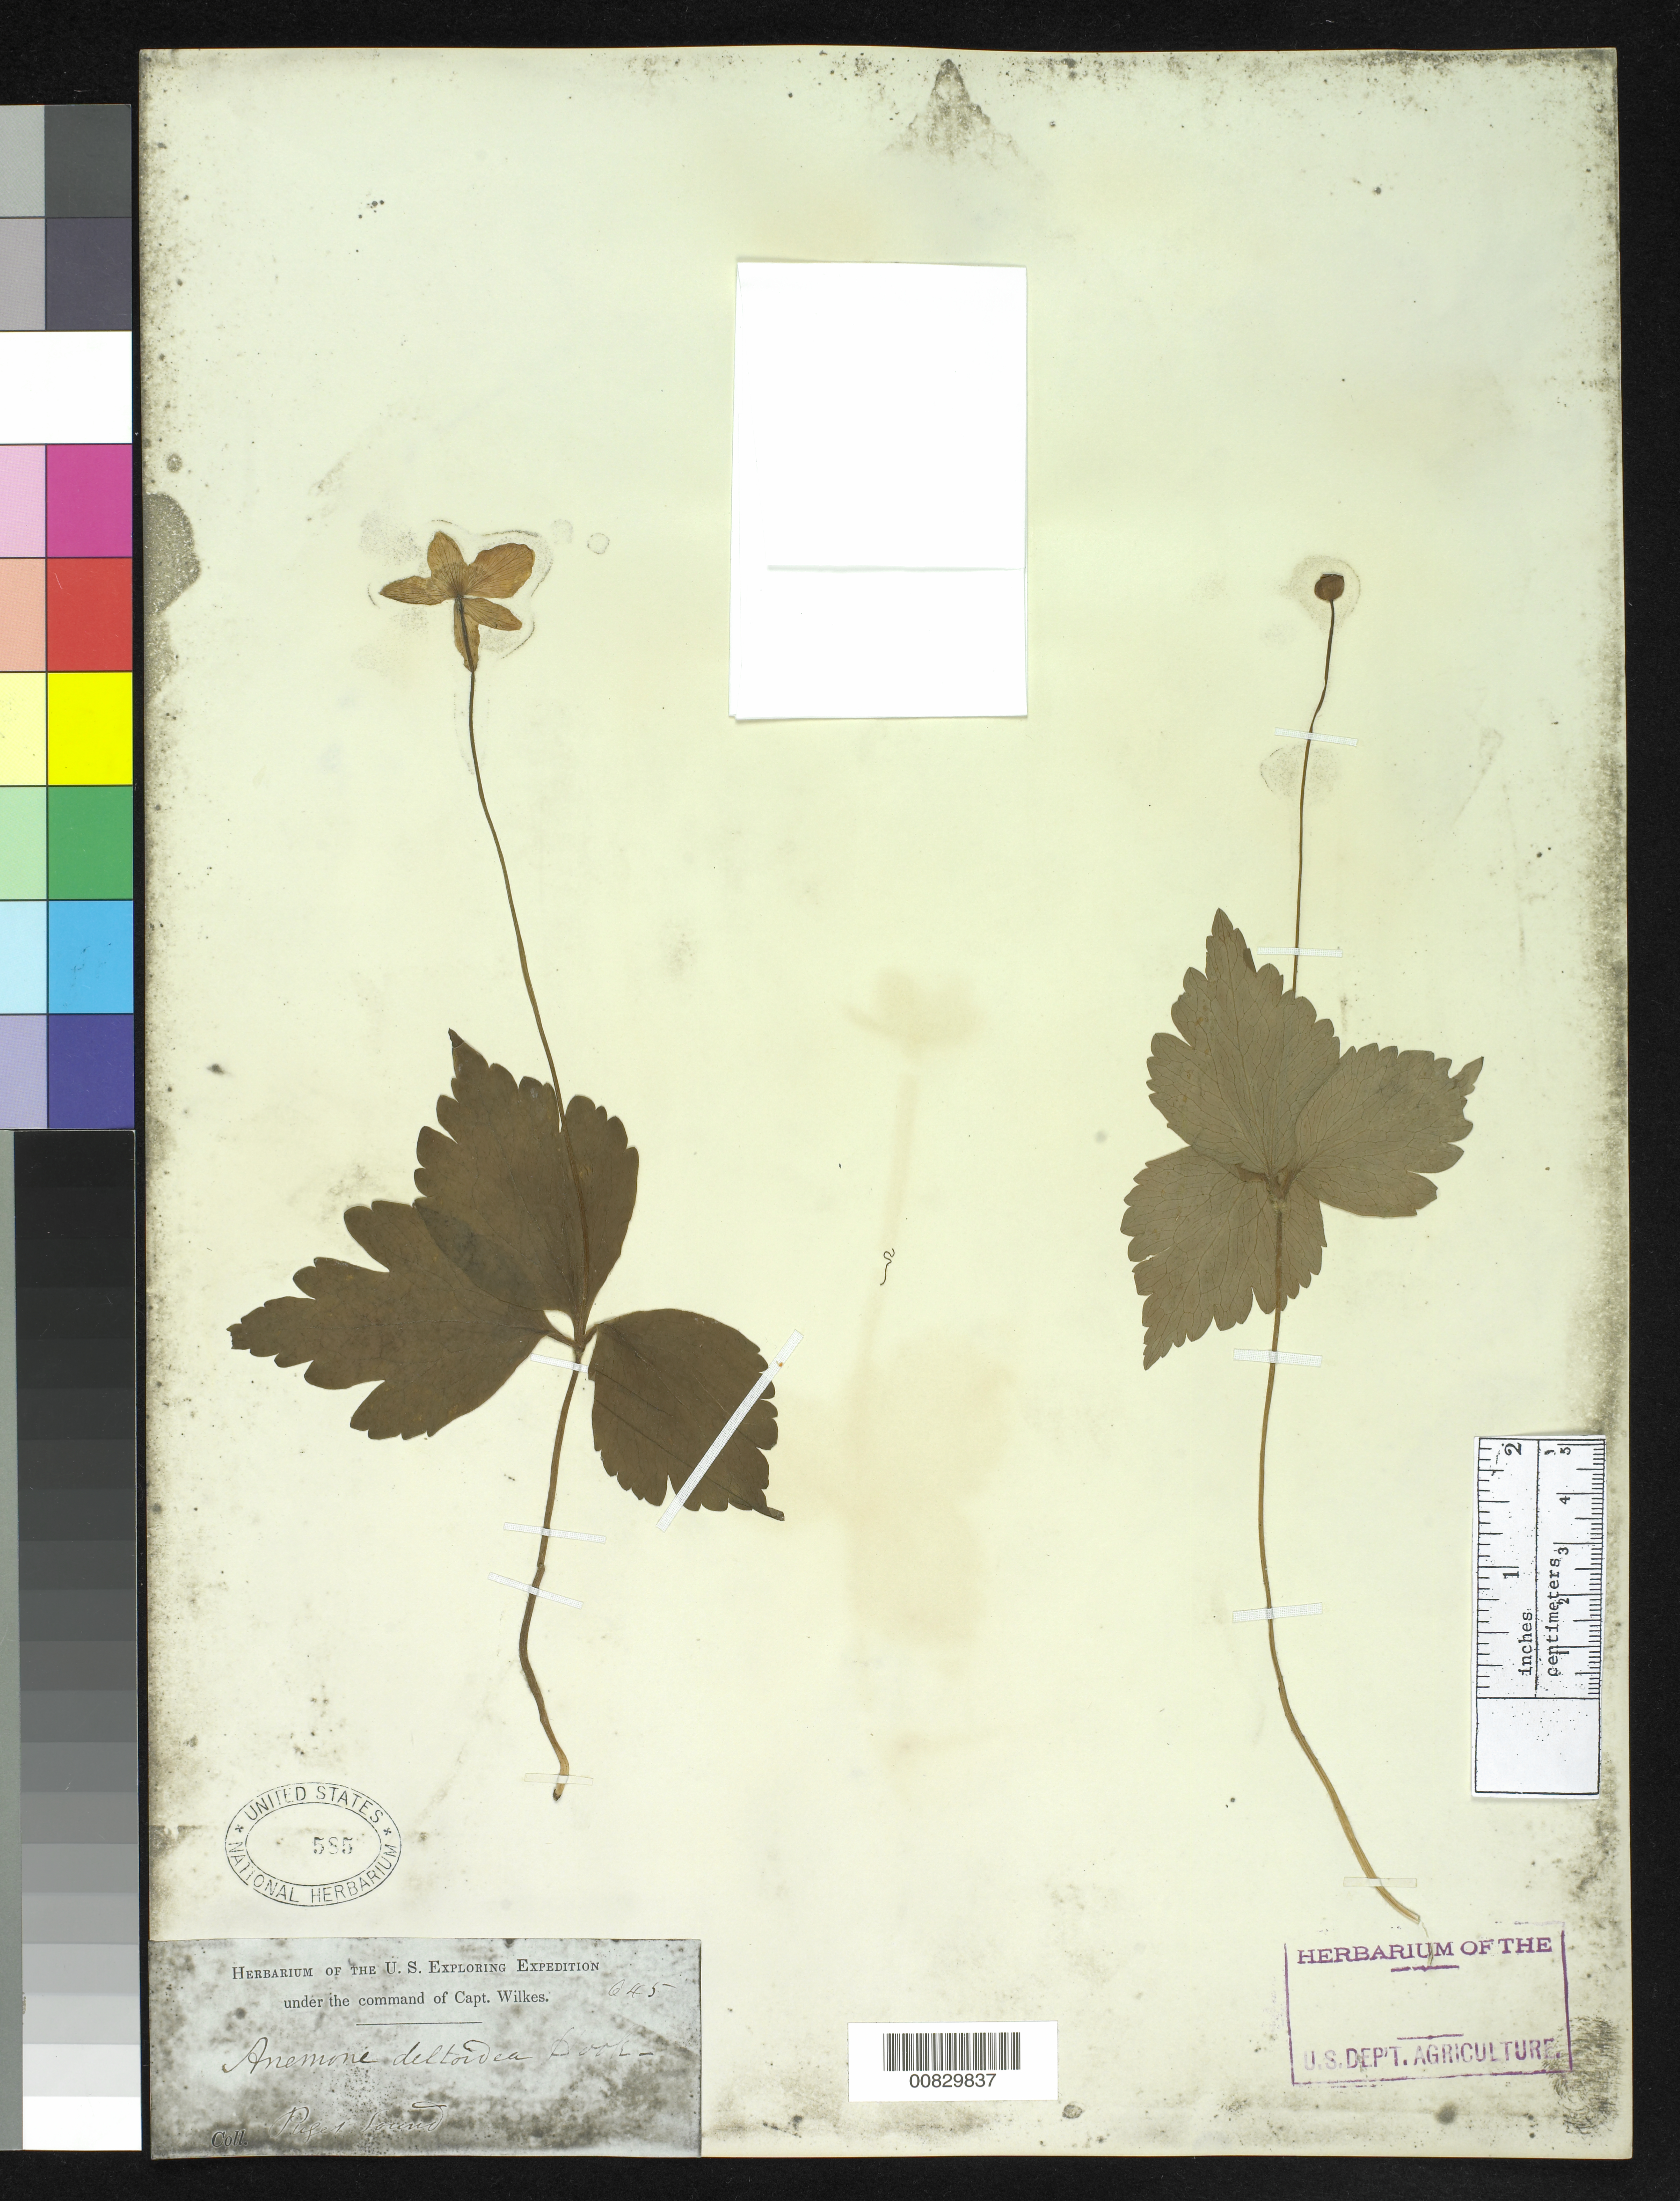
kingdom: Plantae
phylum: Tracheophyta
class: Magnoliopsida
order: Ranunculales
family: Ranunculaceae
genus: Anemone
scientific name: Anemone deltoidea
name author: Douglas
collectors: Wilkes Explor. Exped.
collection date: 1838/1842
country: United States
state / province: Washington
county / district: King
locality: Puget Sound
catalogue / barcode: US 585